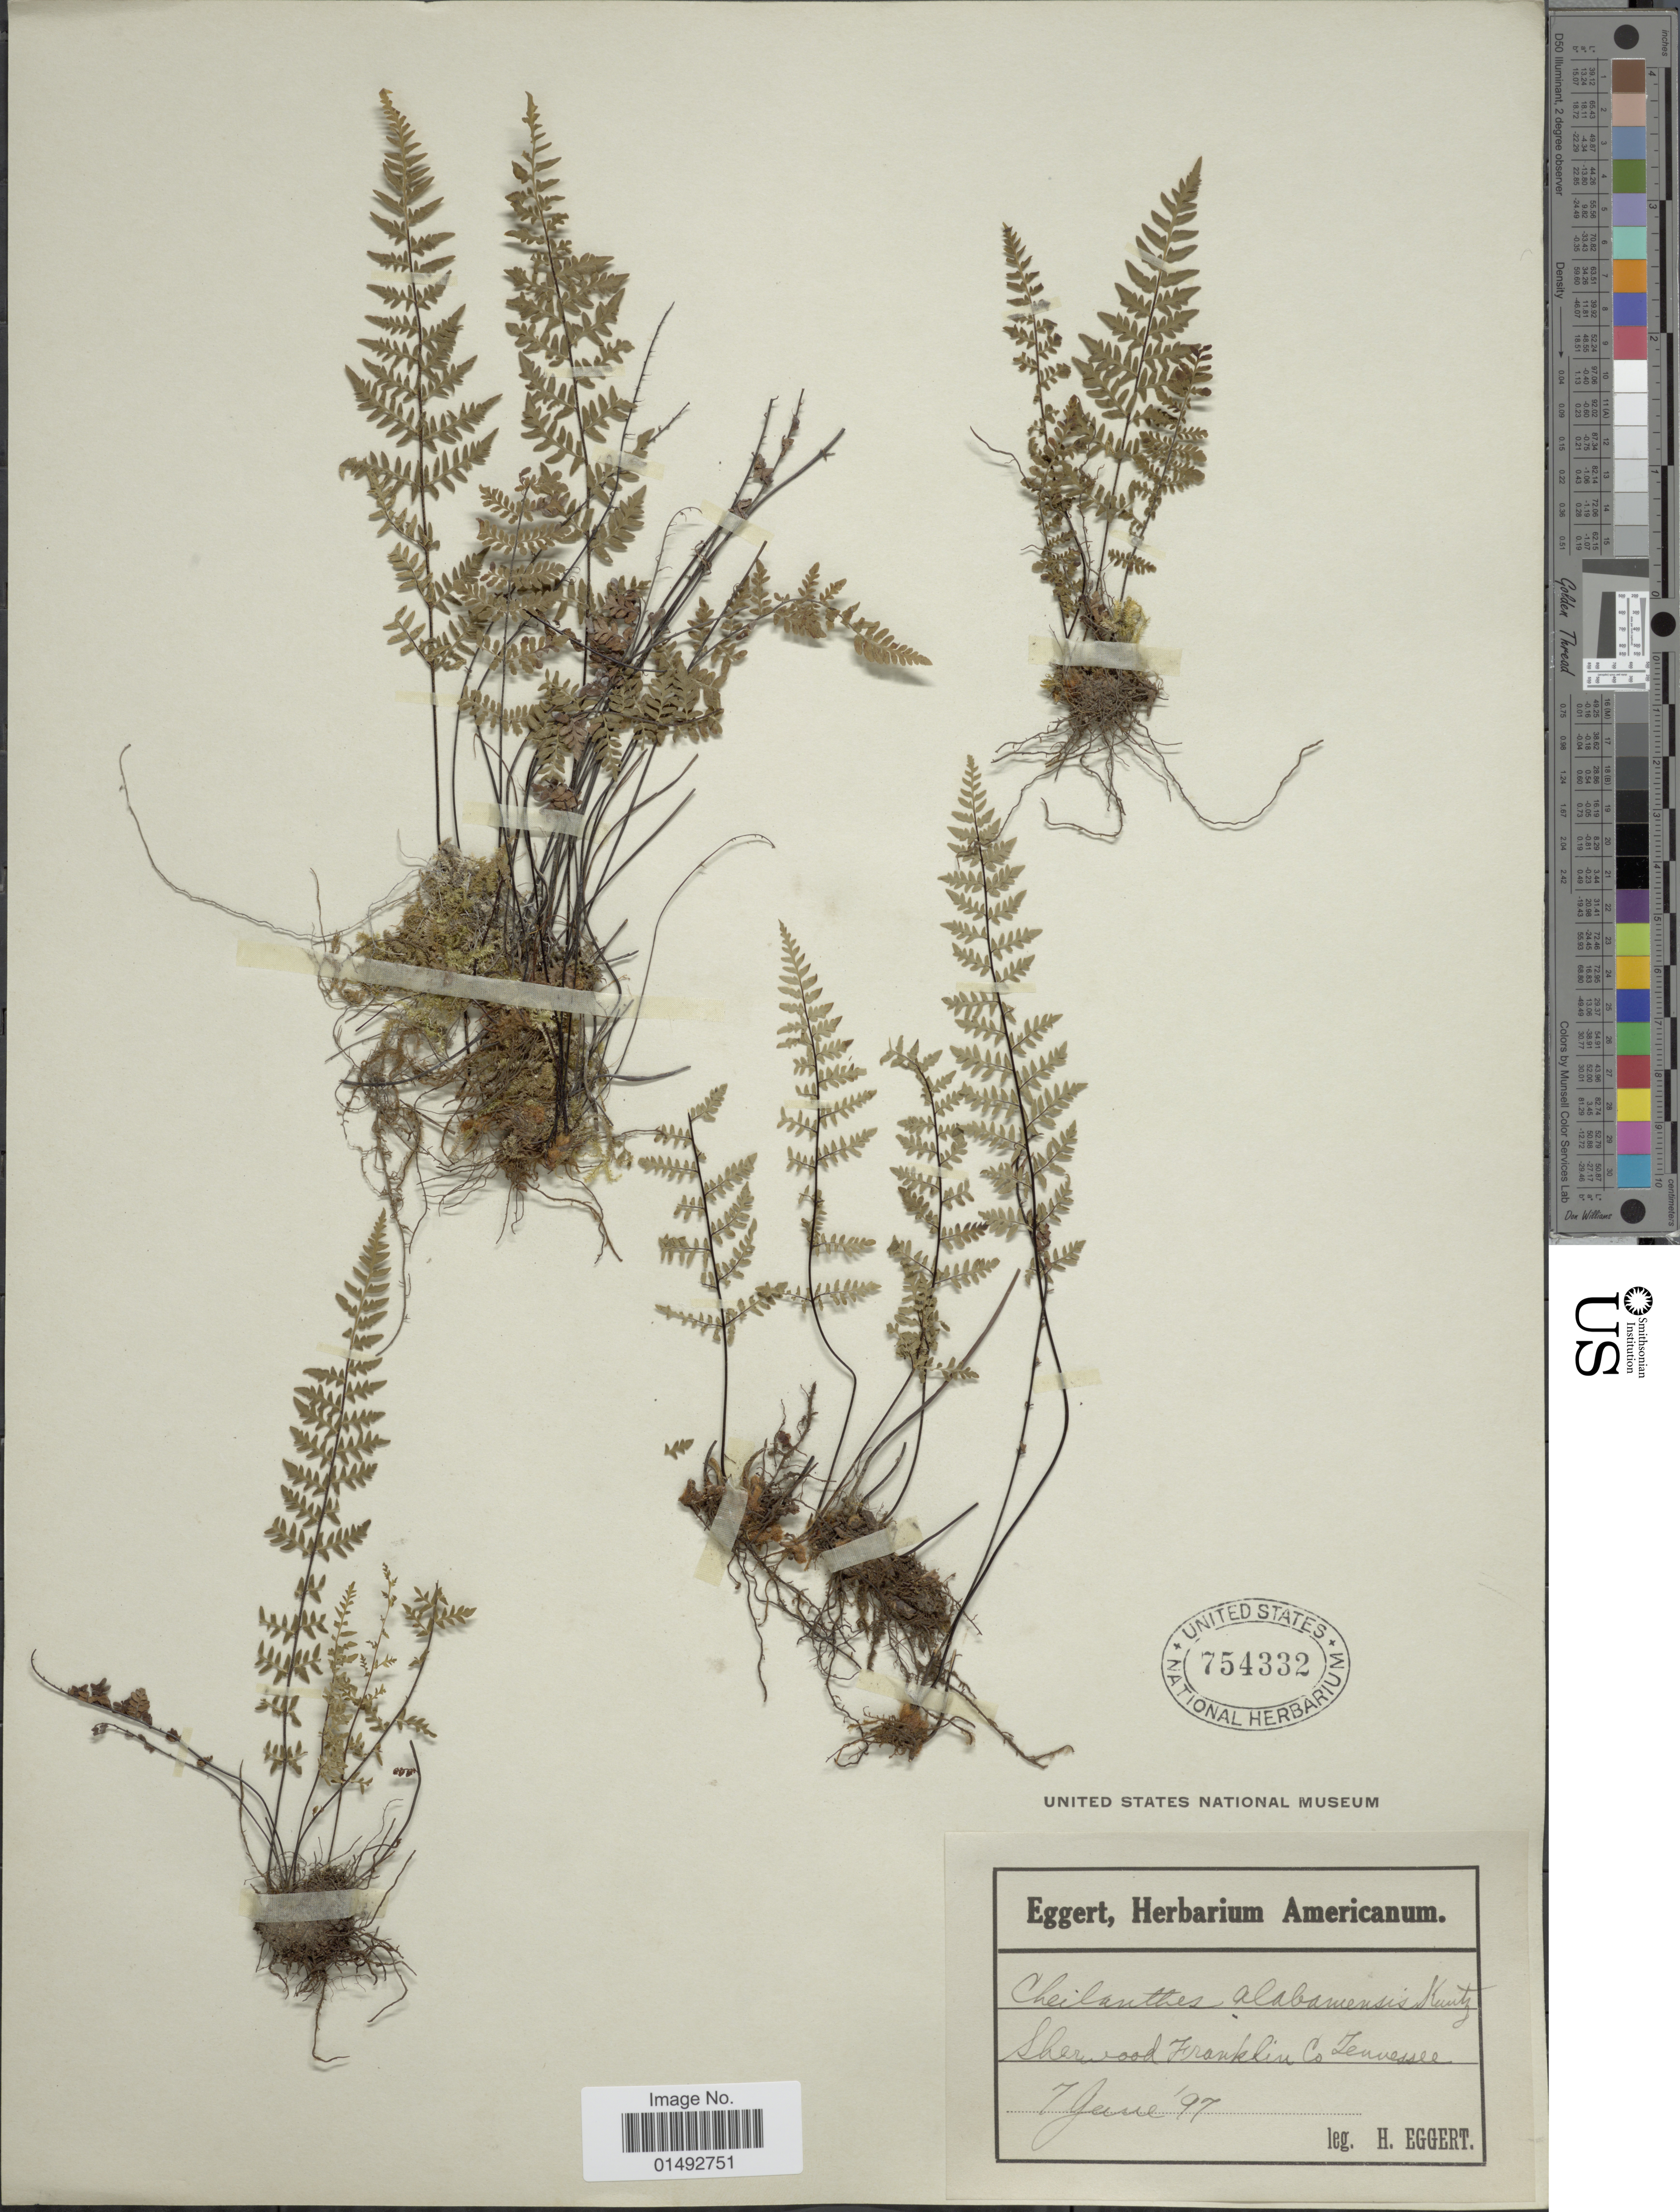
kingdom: Plantae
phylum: Tracheophyta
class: Polypodiopsida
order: Polypodiales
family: Pteridaceae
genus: Myriopteris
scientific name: Myriopteris alabamensis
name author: (Buckley) Grusz & Windham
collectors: H. Eggert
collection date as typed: Transcribed d/m/y: 7/6/97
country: United States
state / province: Tennessee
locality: Sherwood Franklin Co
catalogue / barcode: US 754332